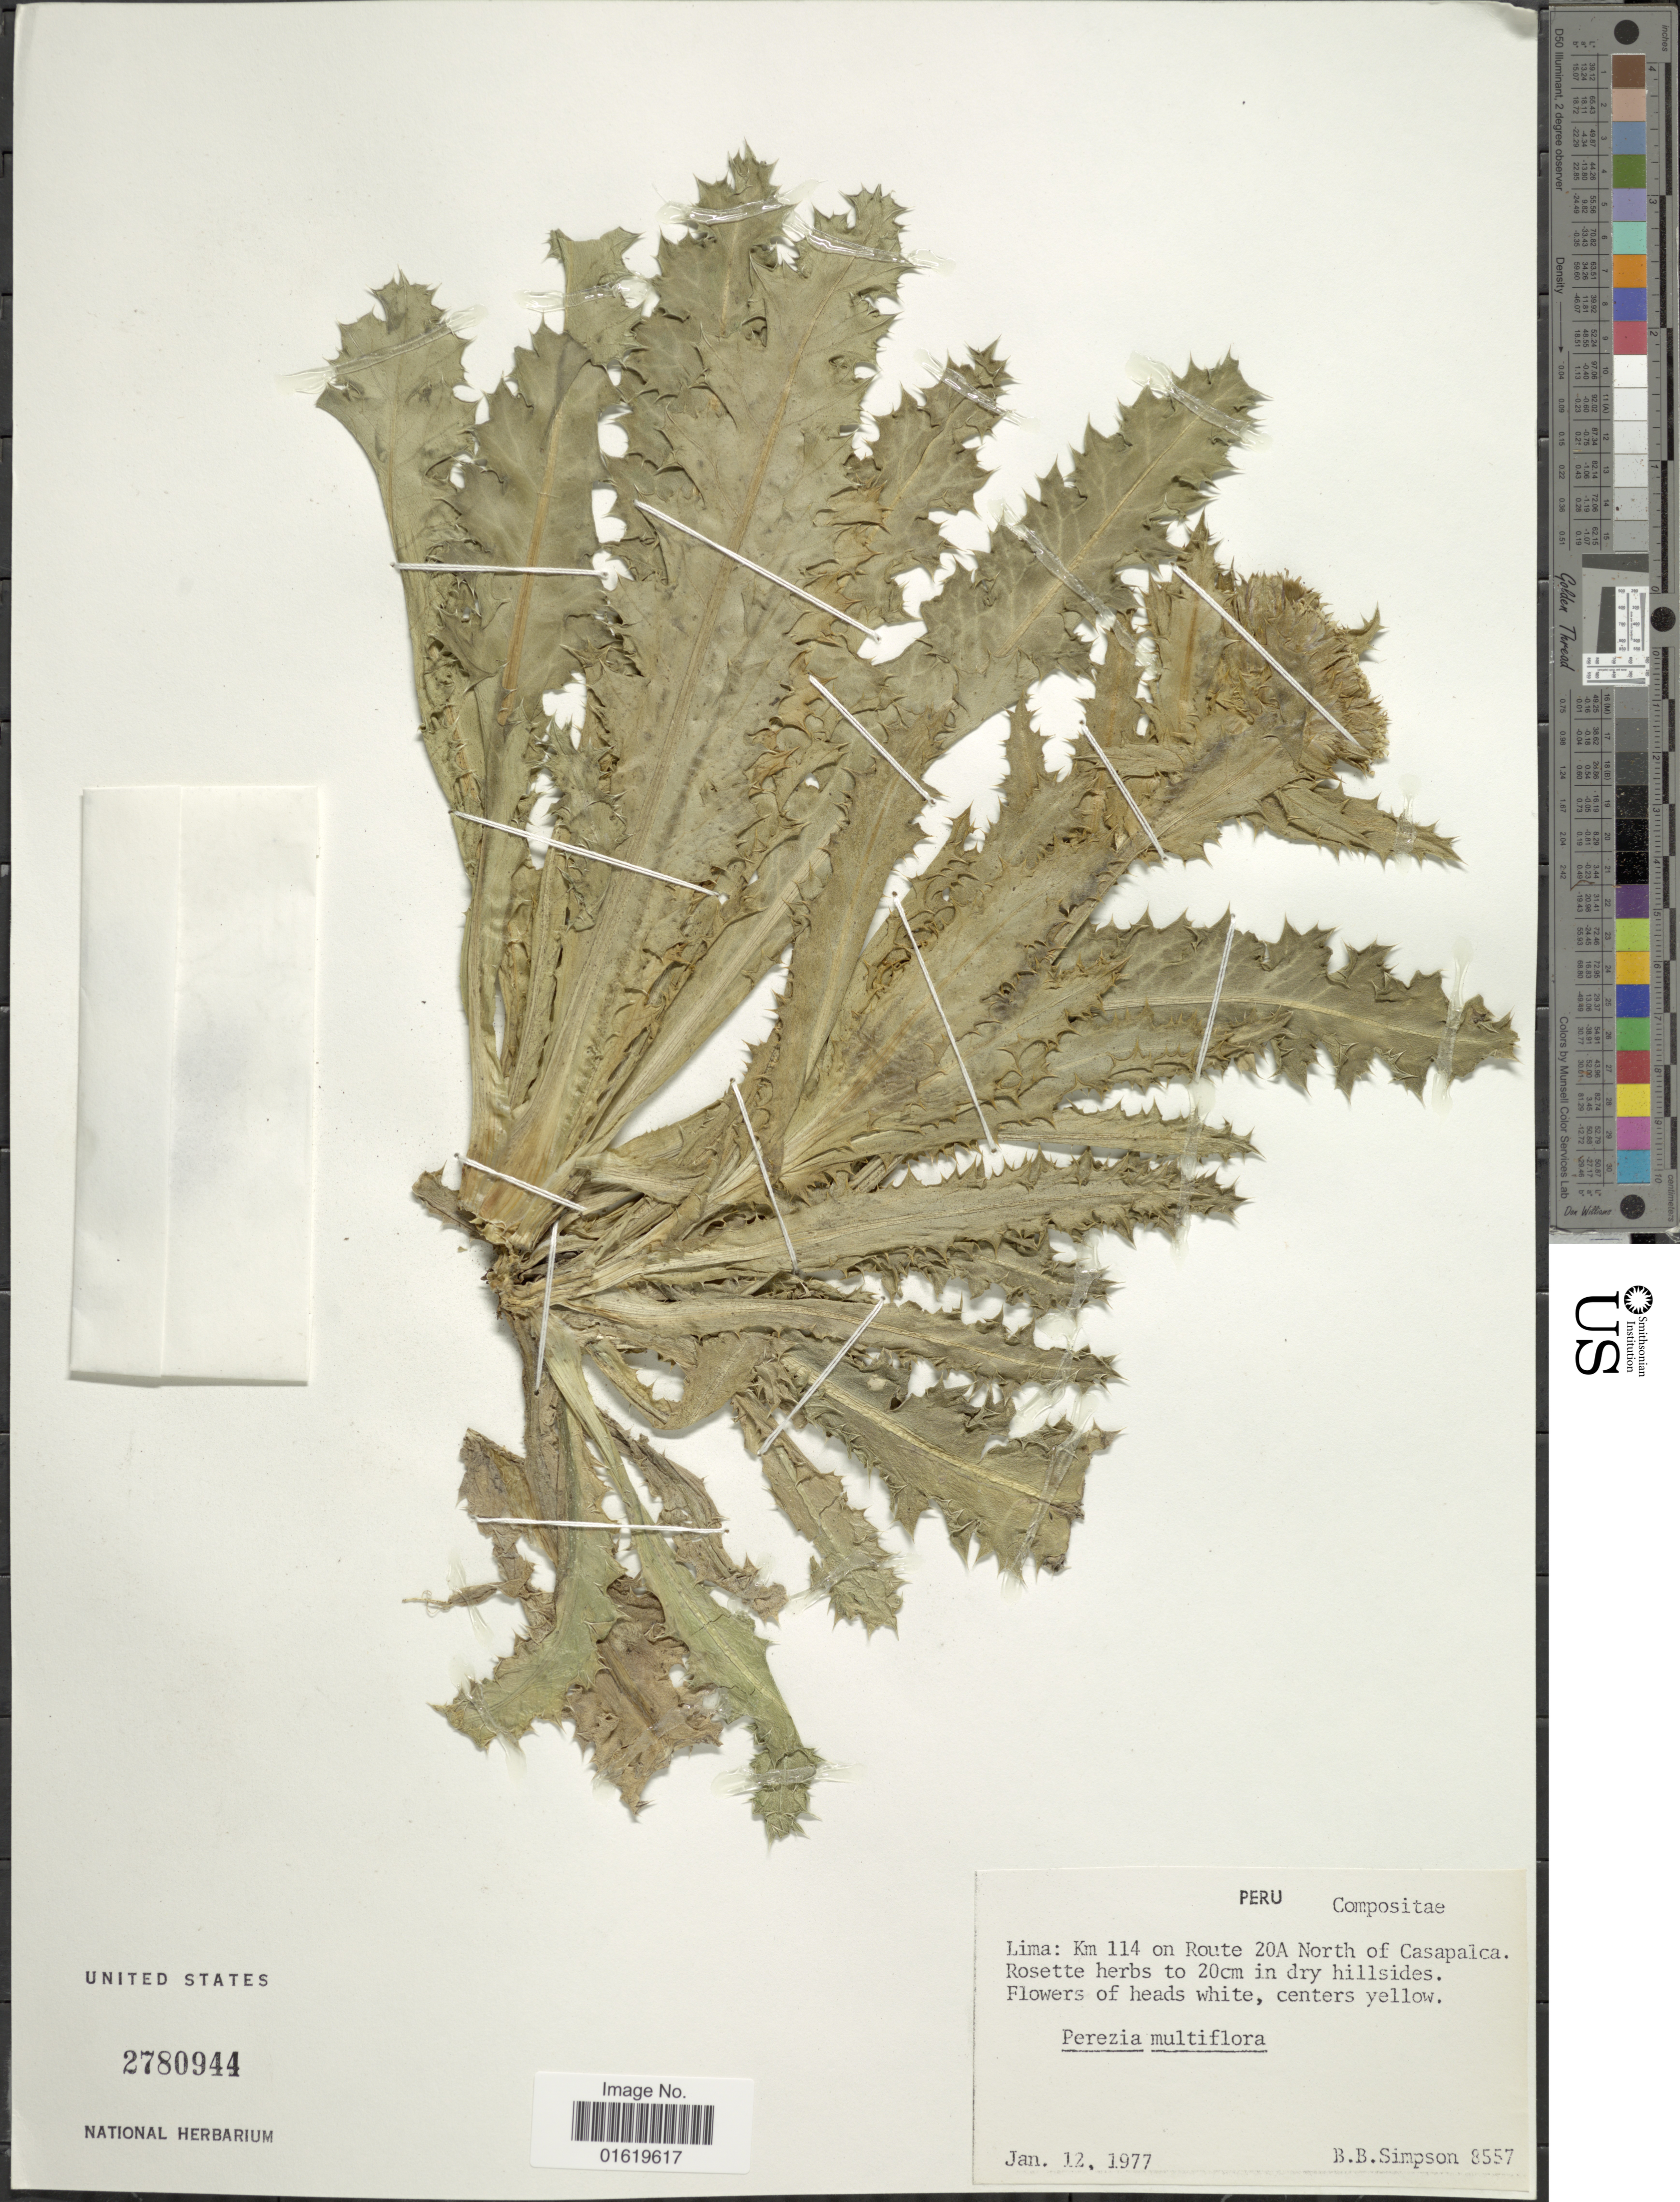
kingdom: Plantae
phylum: Tracheophyta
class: Magnoliopsida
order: Asterales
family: Asteraceae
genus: Perezia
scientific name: Perezia multiflora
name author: Less.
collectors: B. B. Simpson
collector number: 8557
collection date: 1977-01-12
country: Peru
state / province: Lima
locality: Lima: Km 114 on Route 20A North of Casapalca.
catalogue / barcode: US 2780944